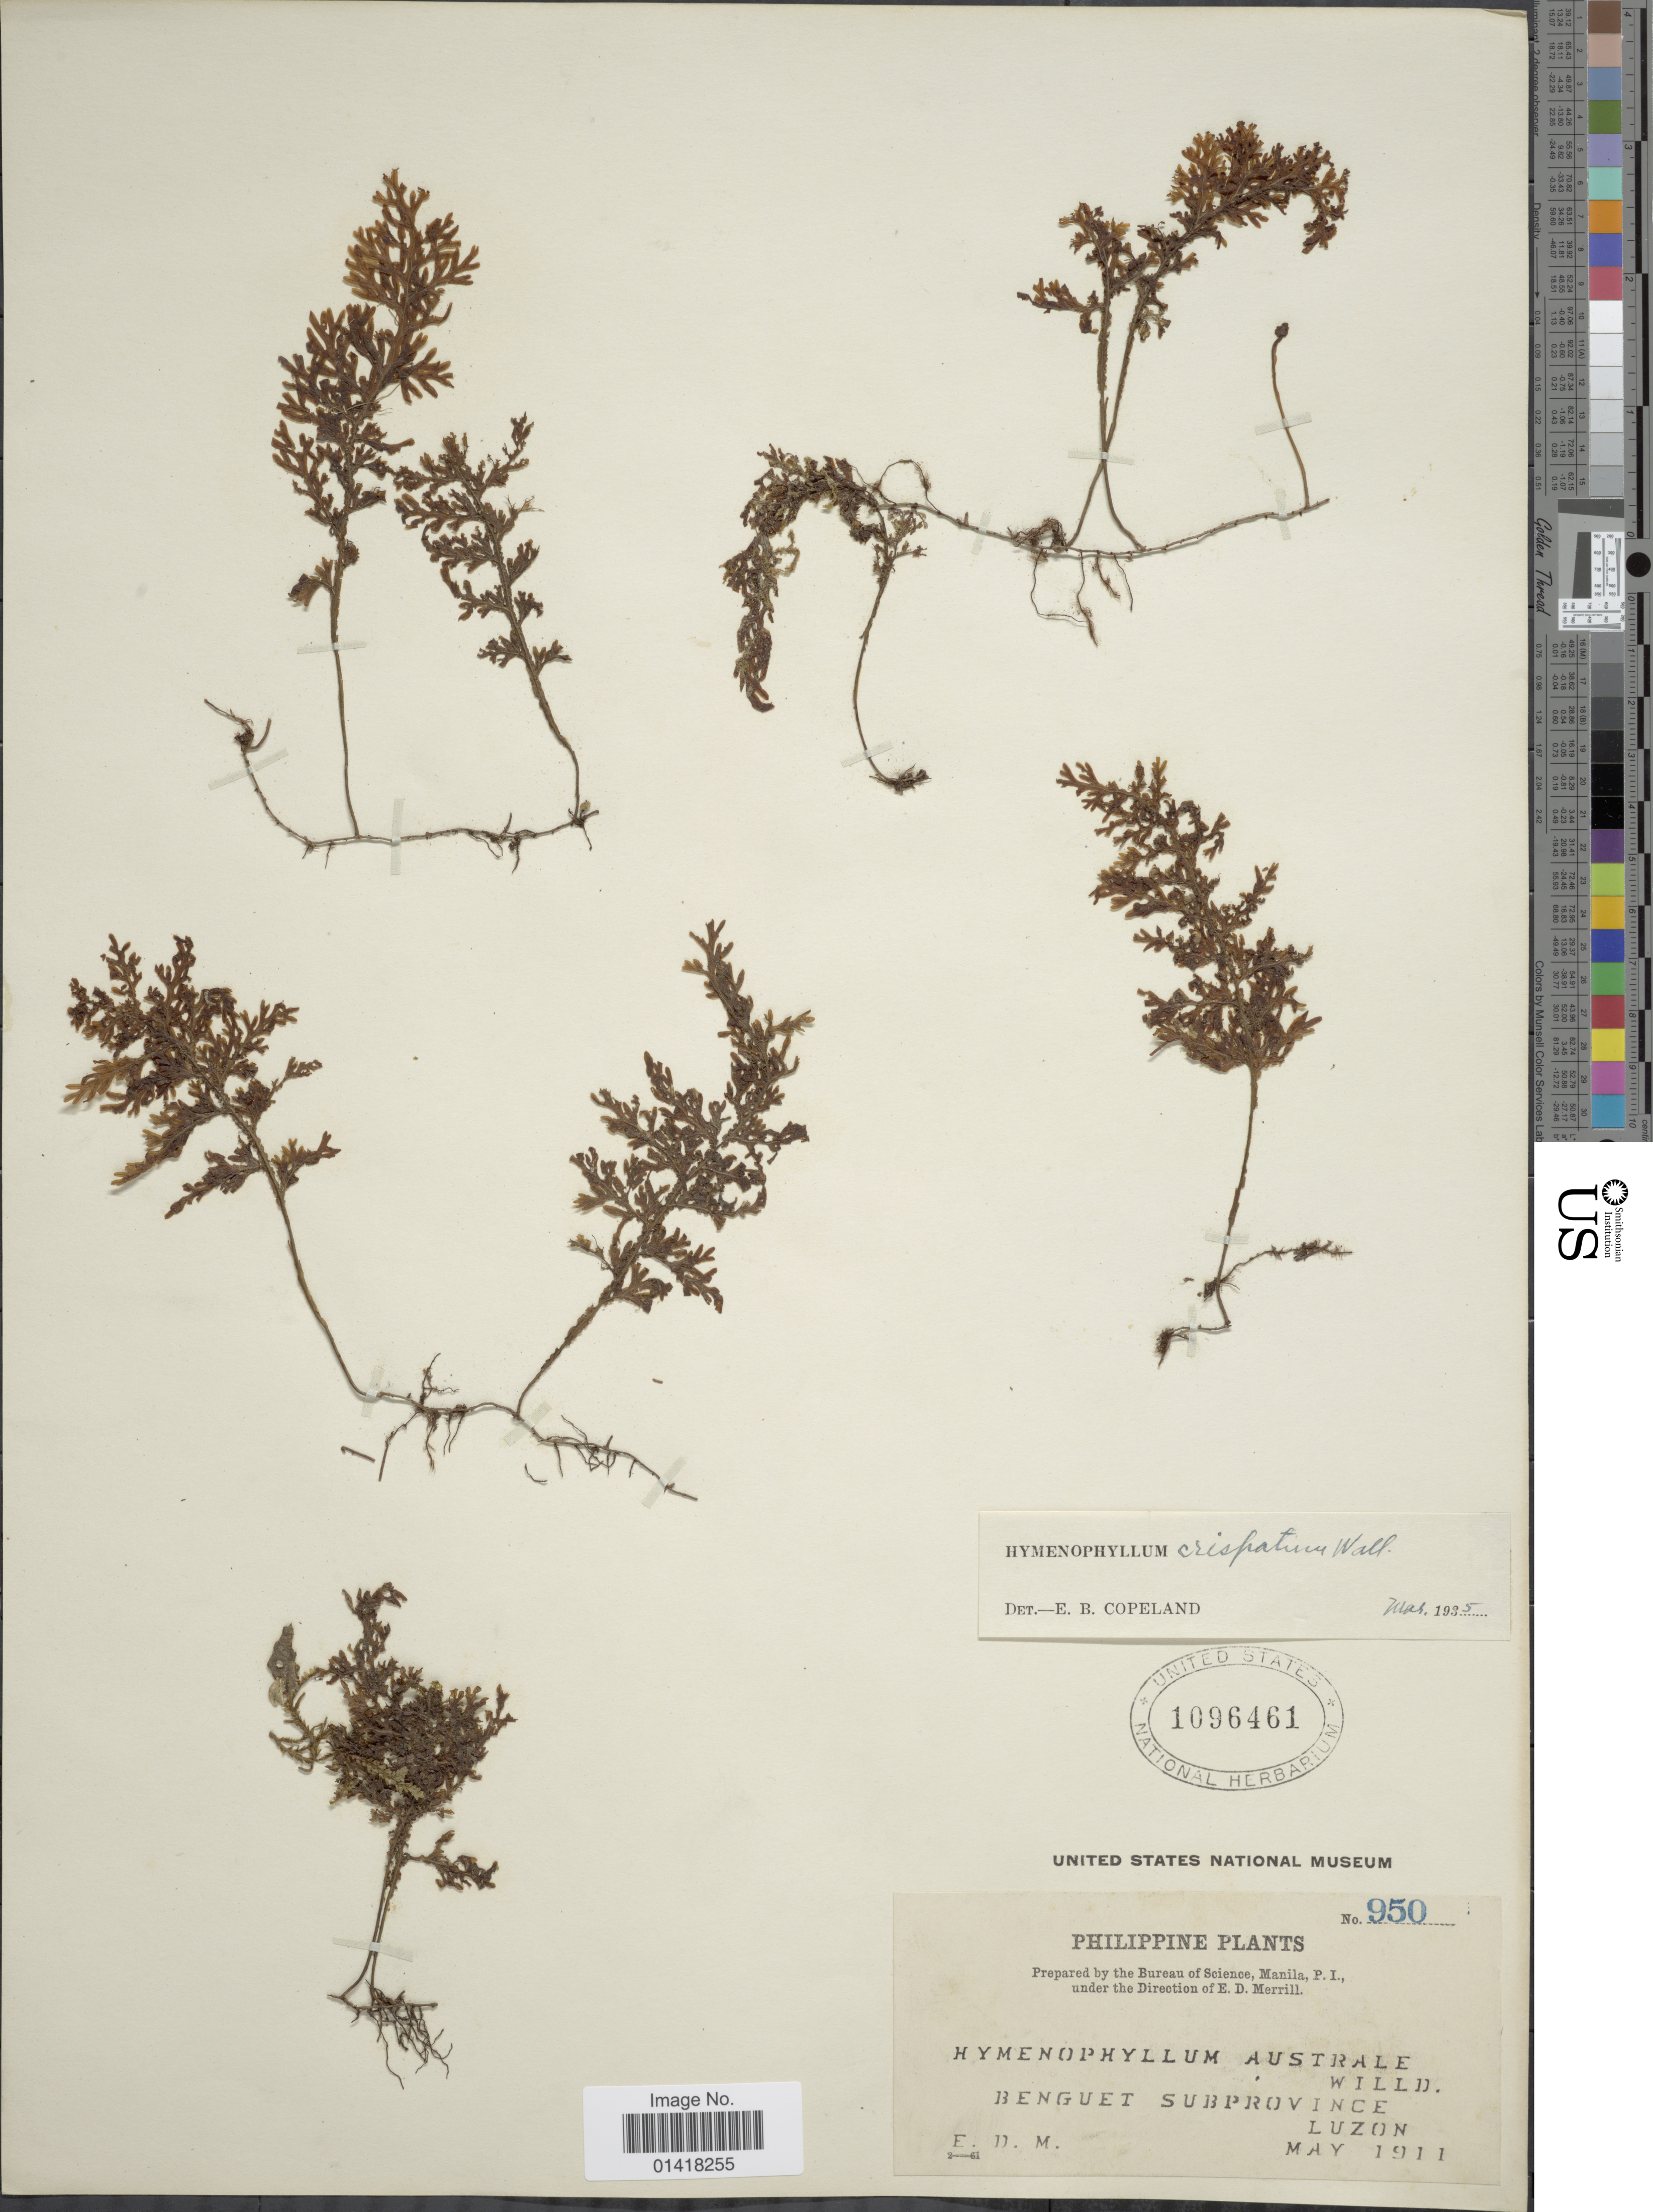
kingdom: Plantae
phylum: Tracheophyta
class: Polypodiopsida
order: Hymenophyllales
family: Hymenophyllaceae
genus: Hymenophyllum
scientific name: Hymenophyllum crispatum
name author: Wall. ex Hook. & Grev.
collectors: E. D. Merrill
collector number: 950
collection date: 1911-05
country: Philippines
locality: Philippine. Benguet Subprovince. Luzon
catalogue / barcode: US 1096461